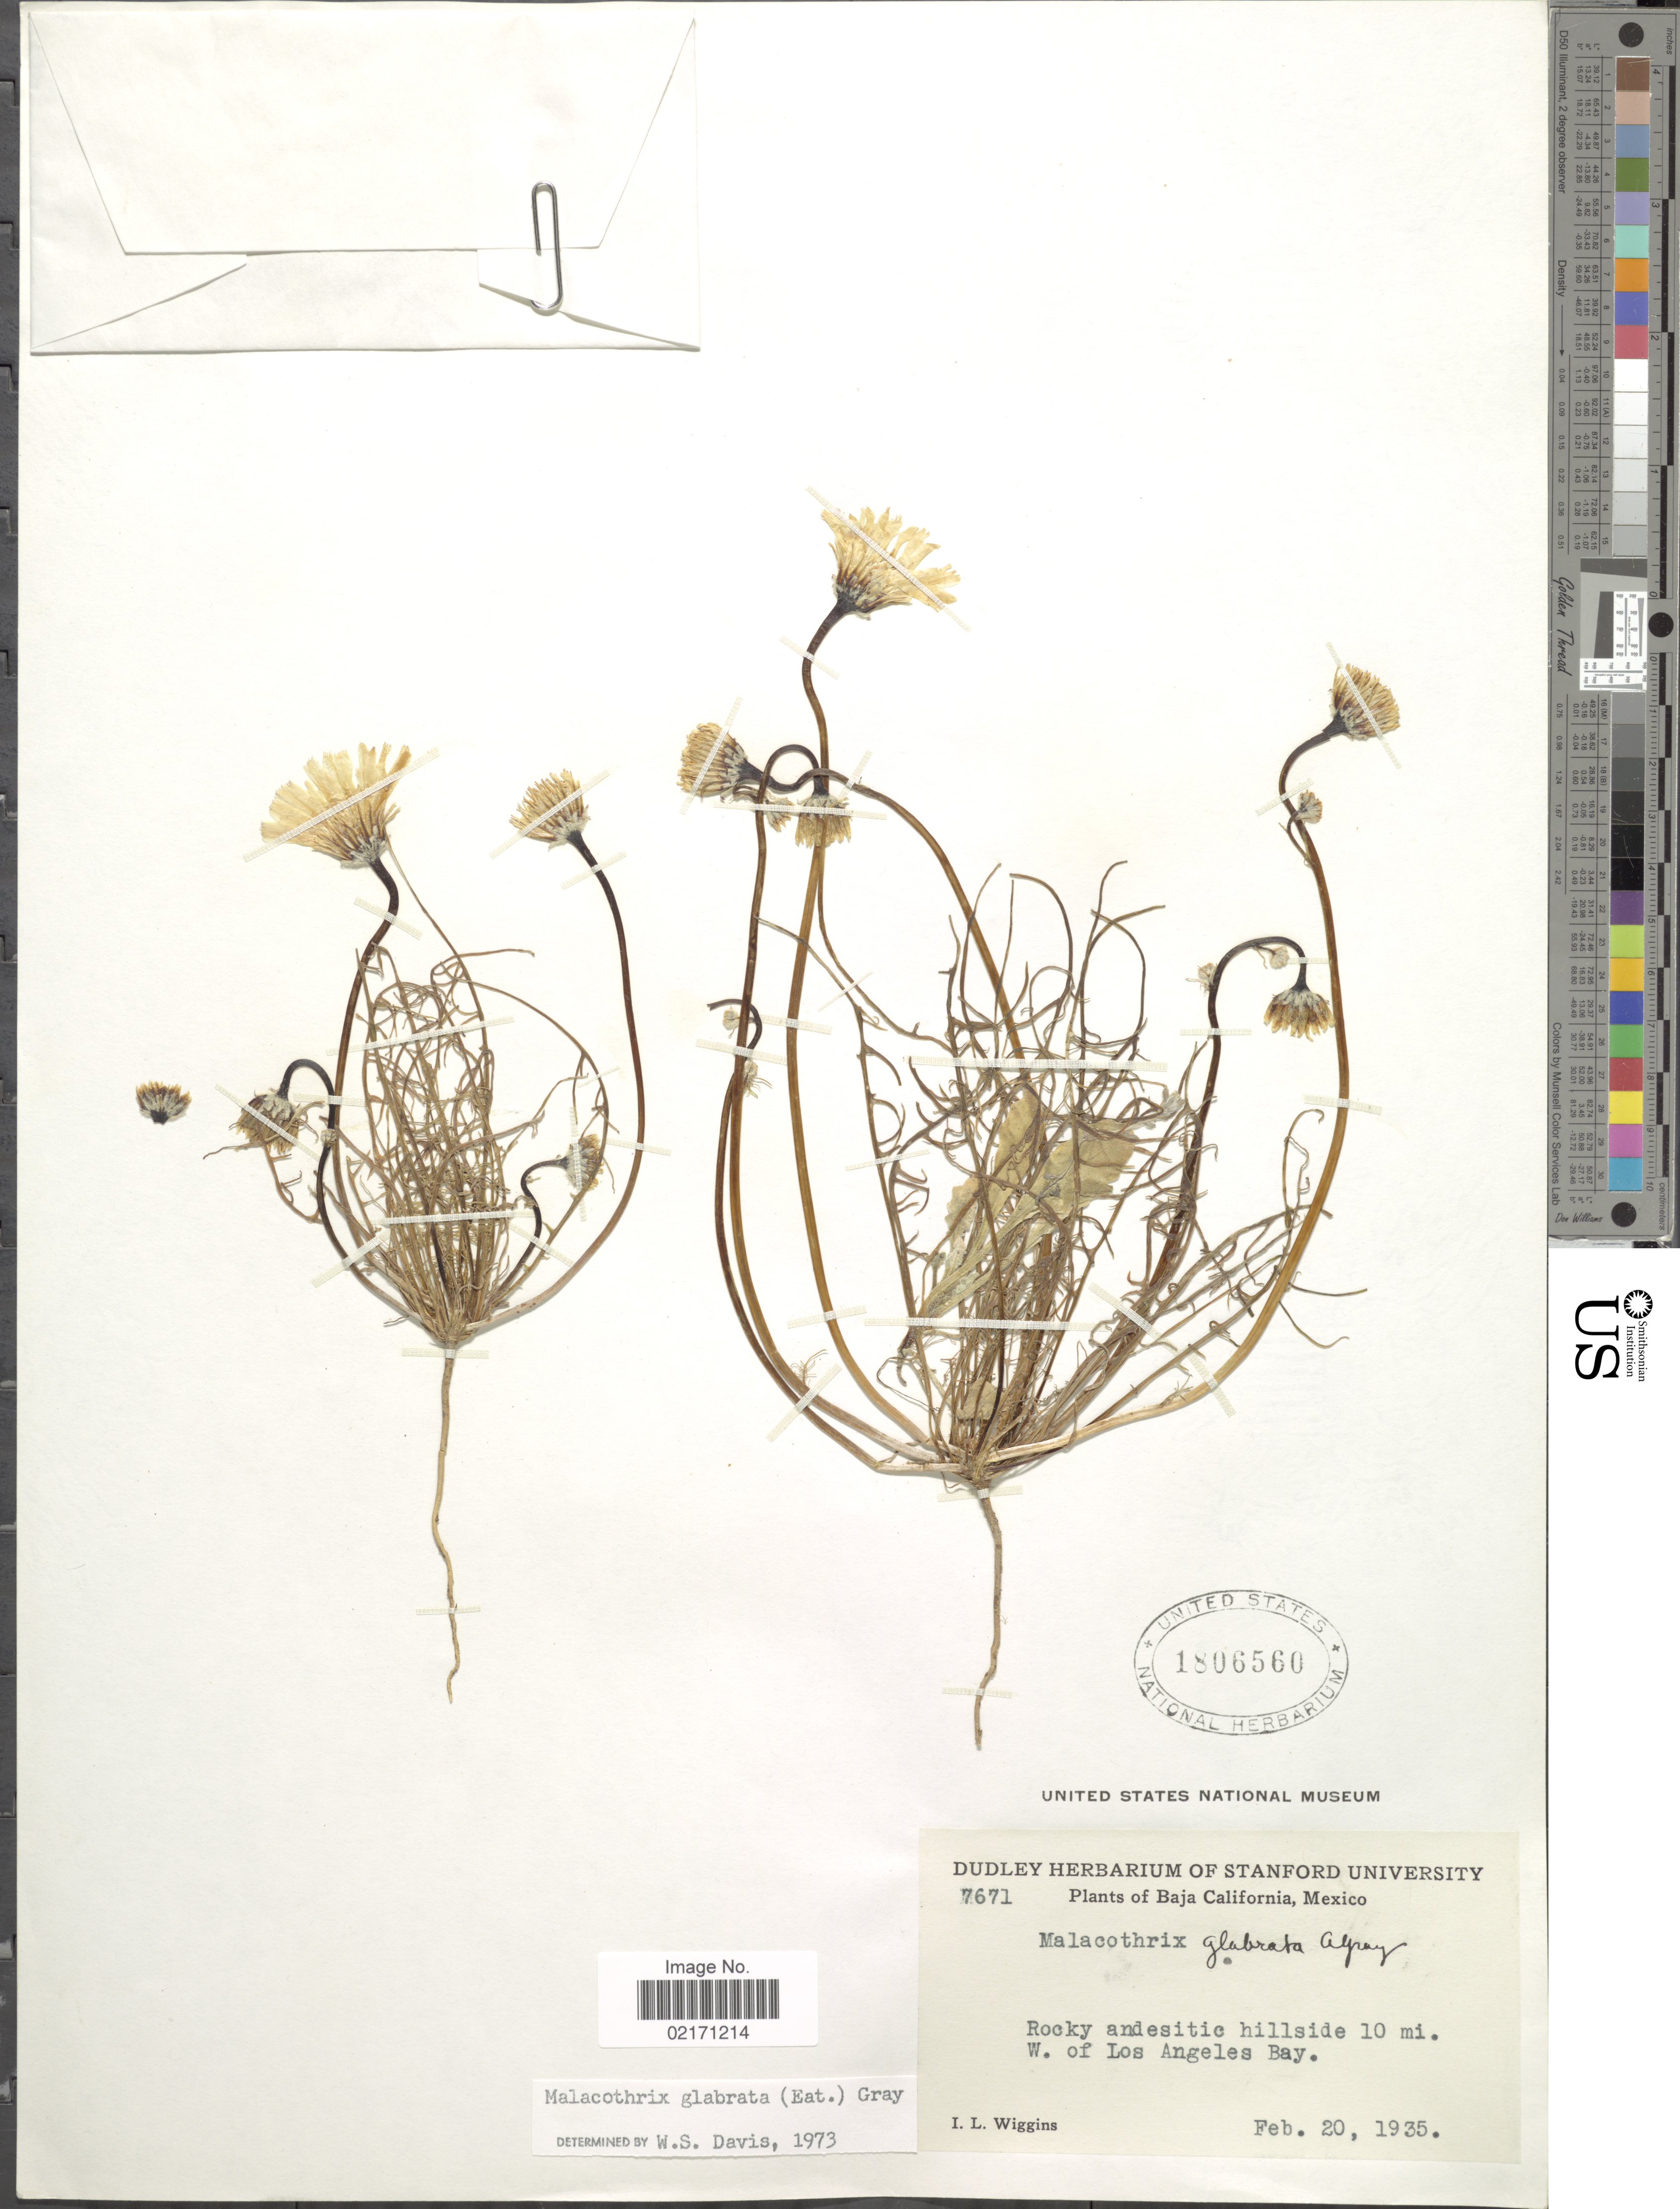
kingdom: Plantae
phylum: Tracheophyta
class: Magnoliopsida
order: Asterales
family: Asteraceae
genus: Malacothrix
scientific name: Malacothrix glabrata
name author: (A. Gray ex D.C. Eaton) A. Gray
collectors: I. L. Wiggins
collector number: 7671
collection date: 1935-02-20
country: Mexico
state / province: Baja California Norte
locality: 10 mi. W of Los Angeles Bay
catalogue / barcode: US 1806560